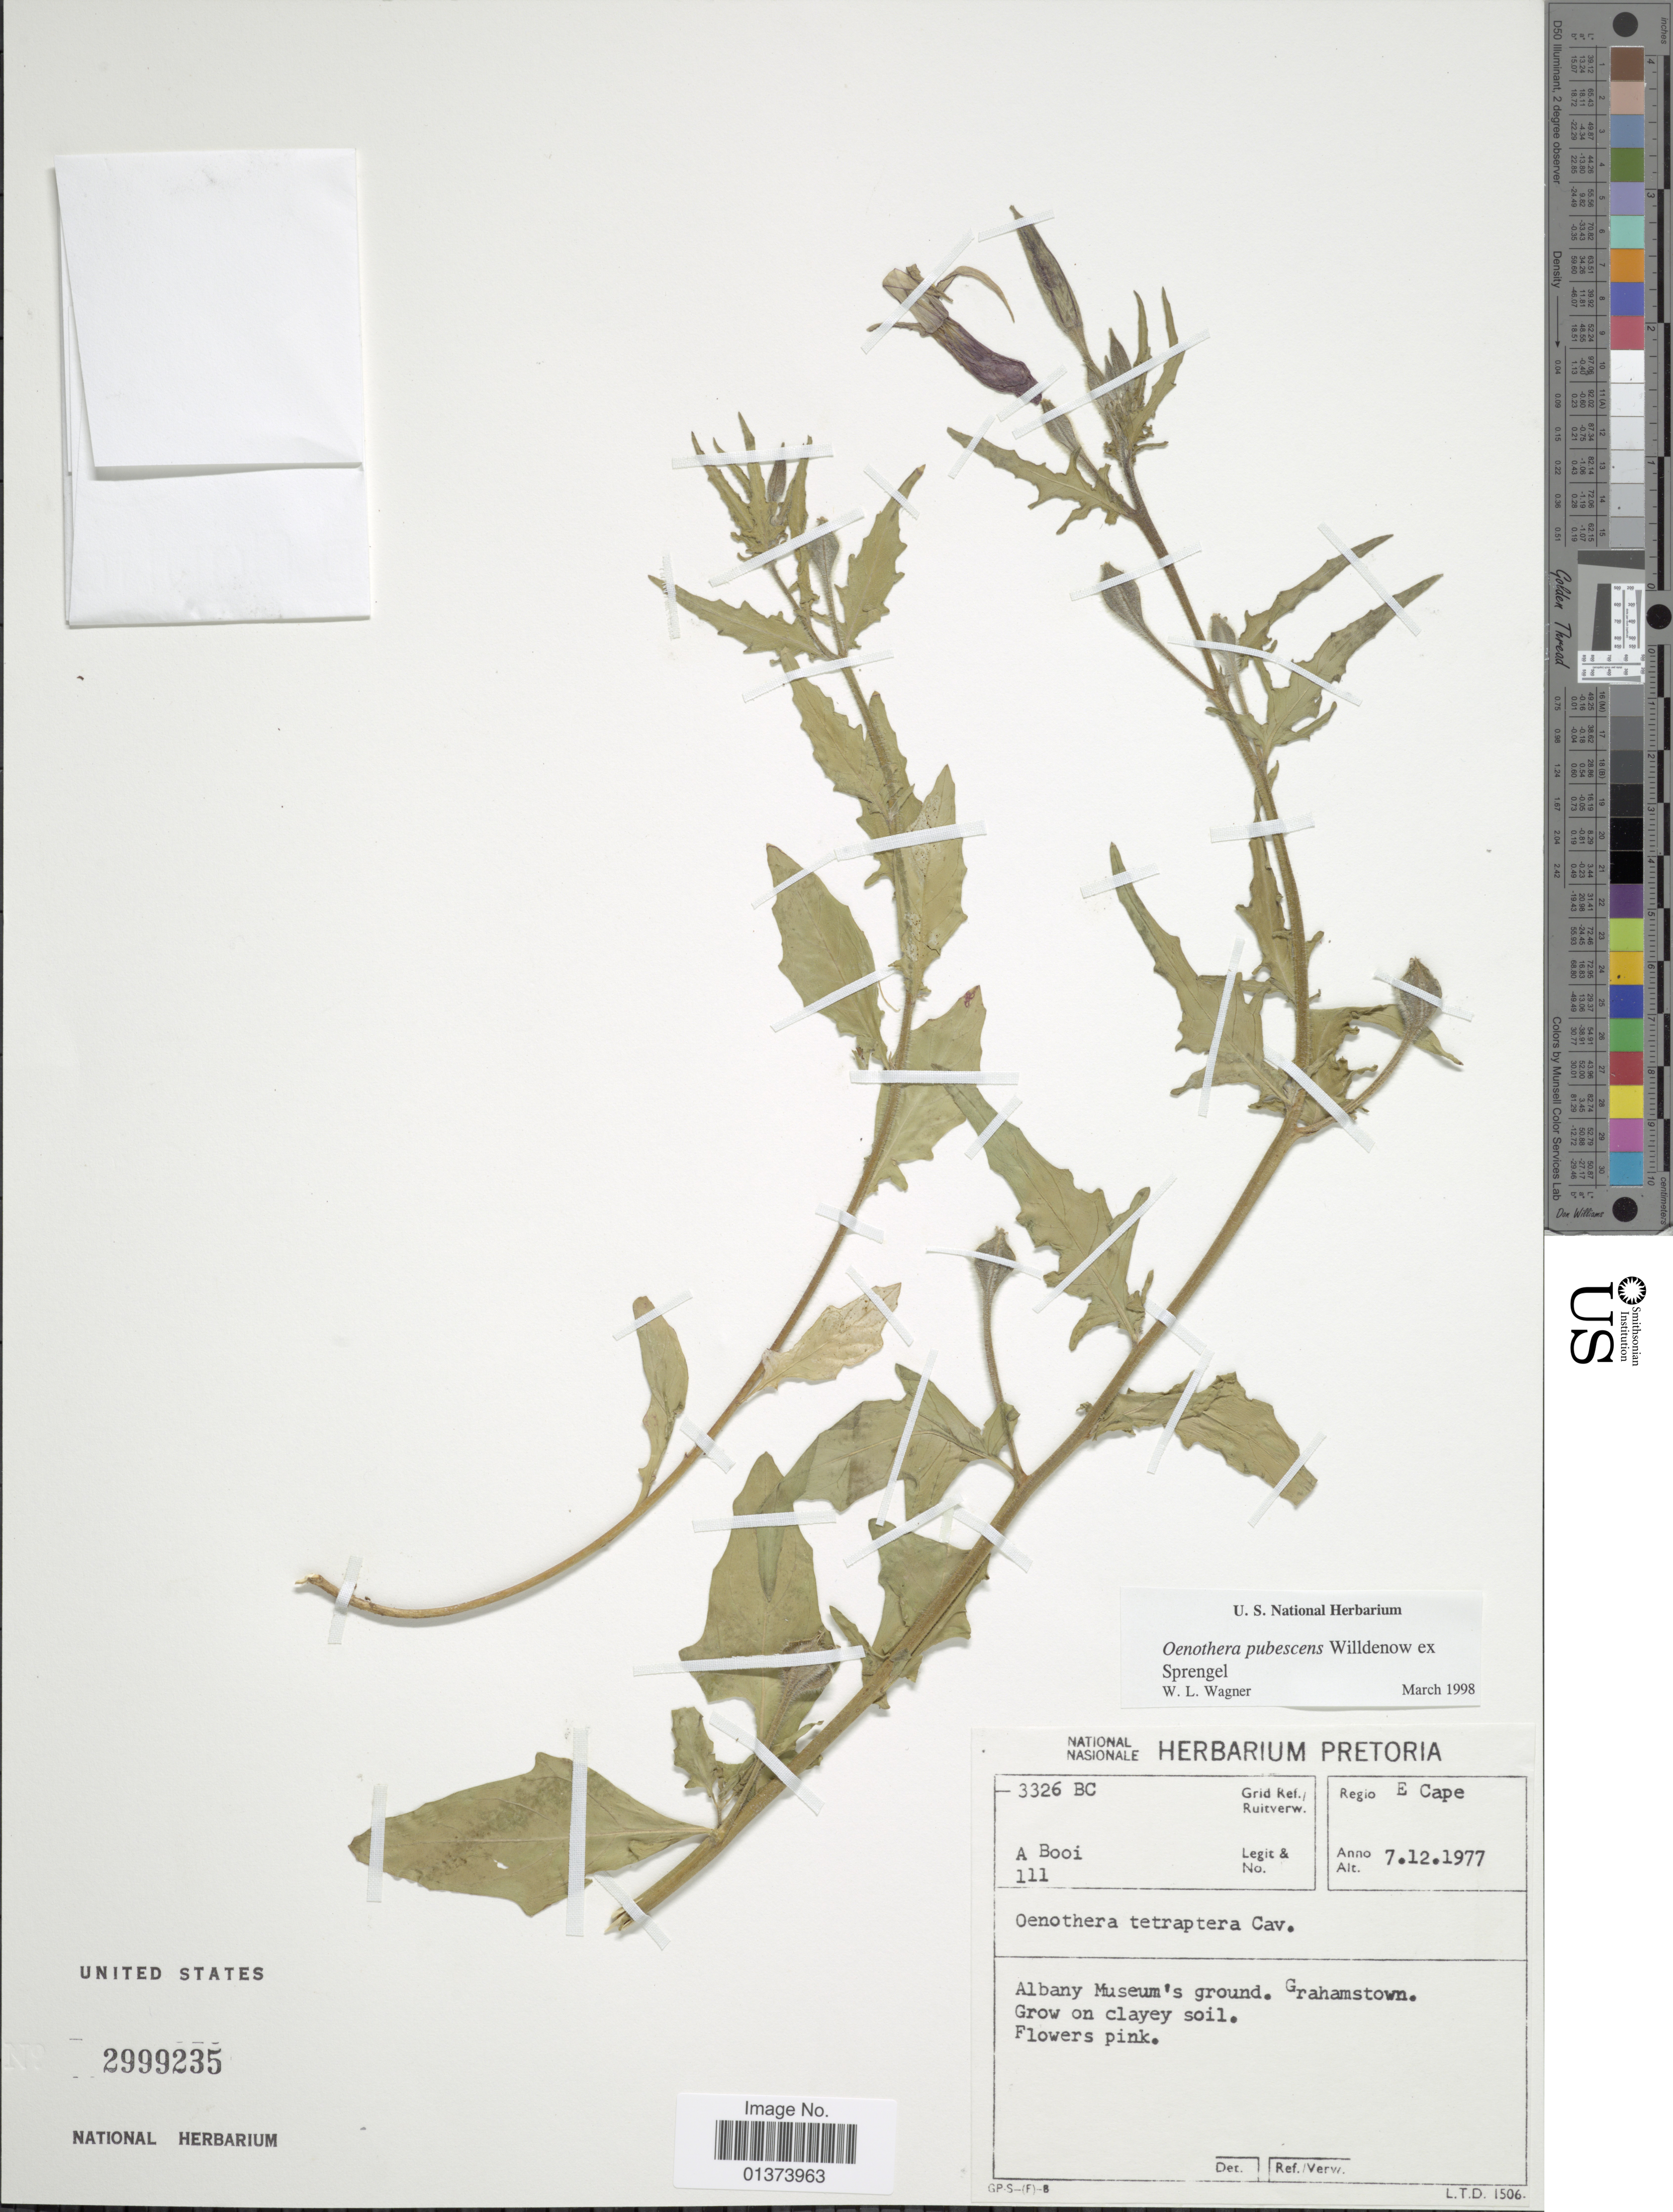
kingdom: Plantae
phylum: Tracheophyta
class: Magnoliopsida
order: Myrtales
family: Onagraceae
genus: Oenothera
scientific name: Oenothera tetraptera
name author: Cav.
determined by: Wagner, W. L., (BOT), Smithsonian Institution - National Museum of Natural History (UNITED STATES)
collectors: A. Booi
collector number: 111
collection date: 1977-12-07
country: South Africa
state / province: Eastern Cape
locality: Albany Museum's ground. Grahamstown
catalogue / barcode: US 2999235